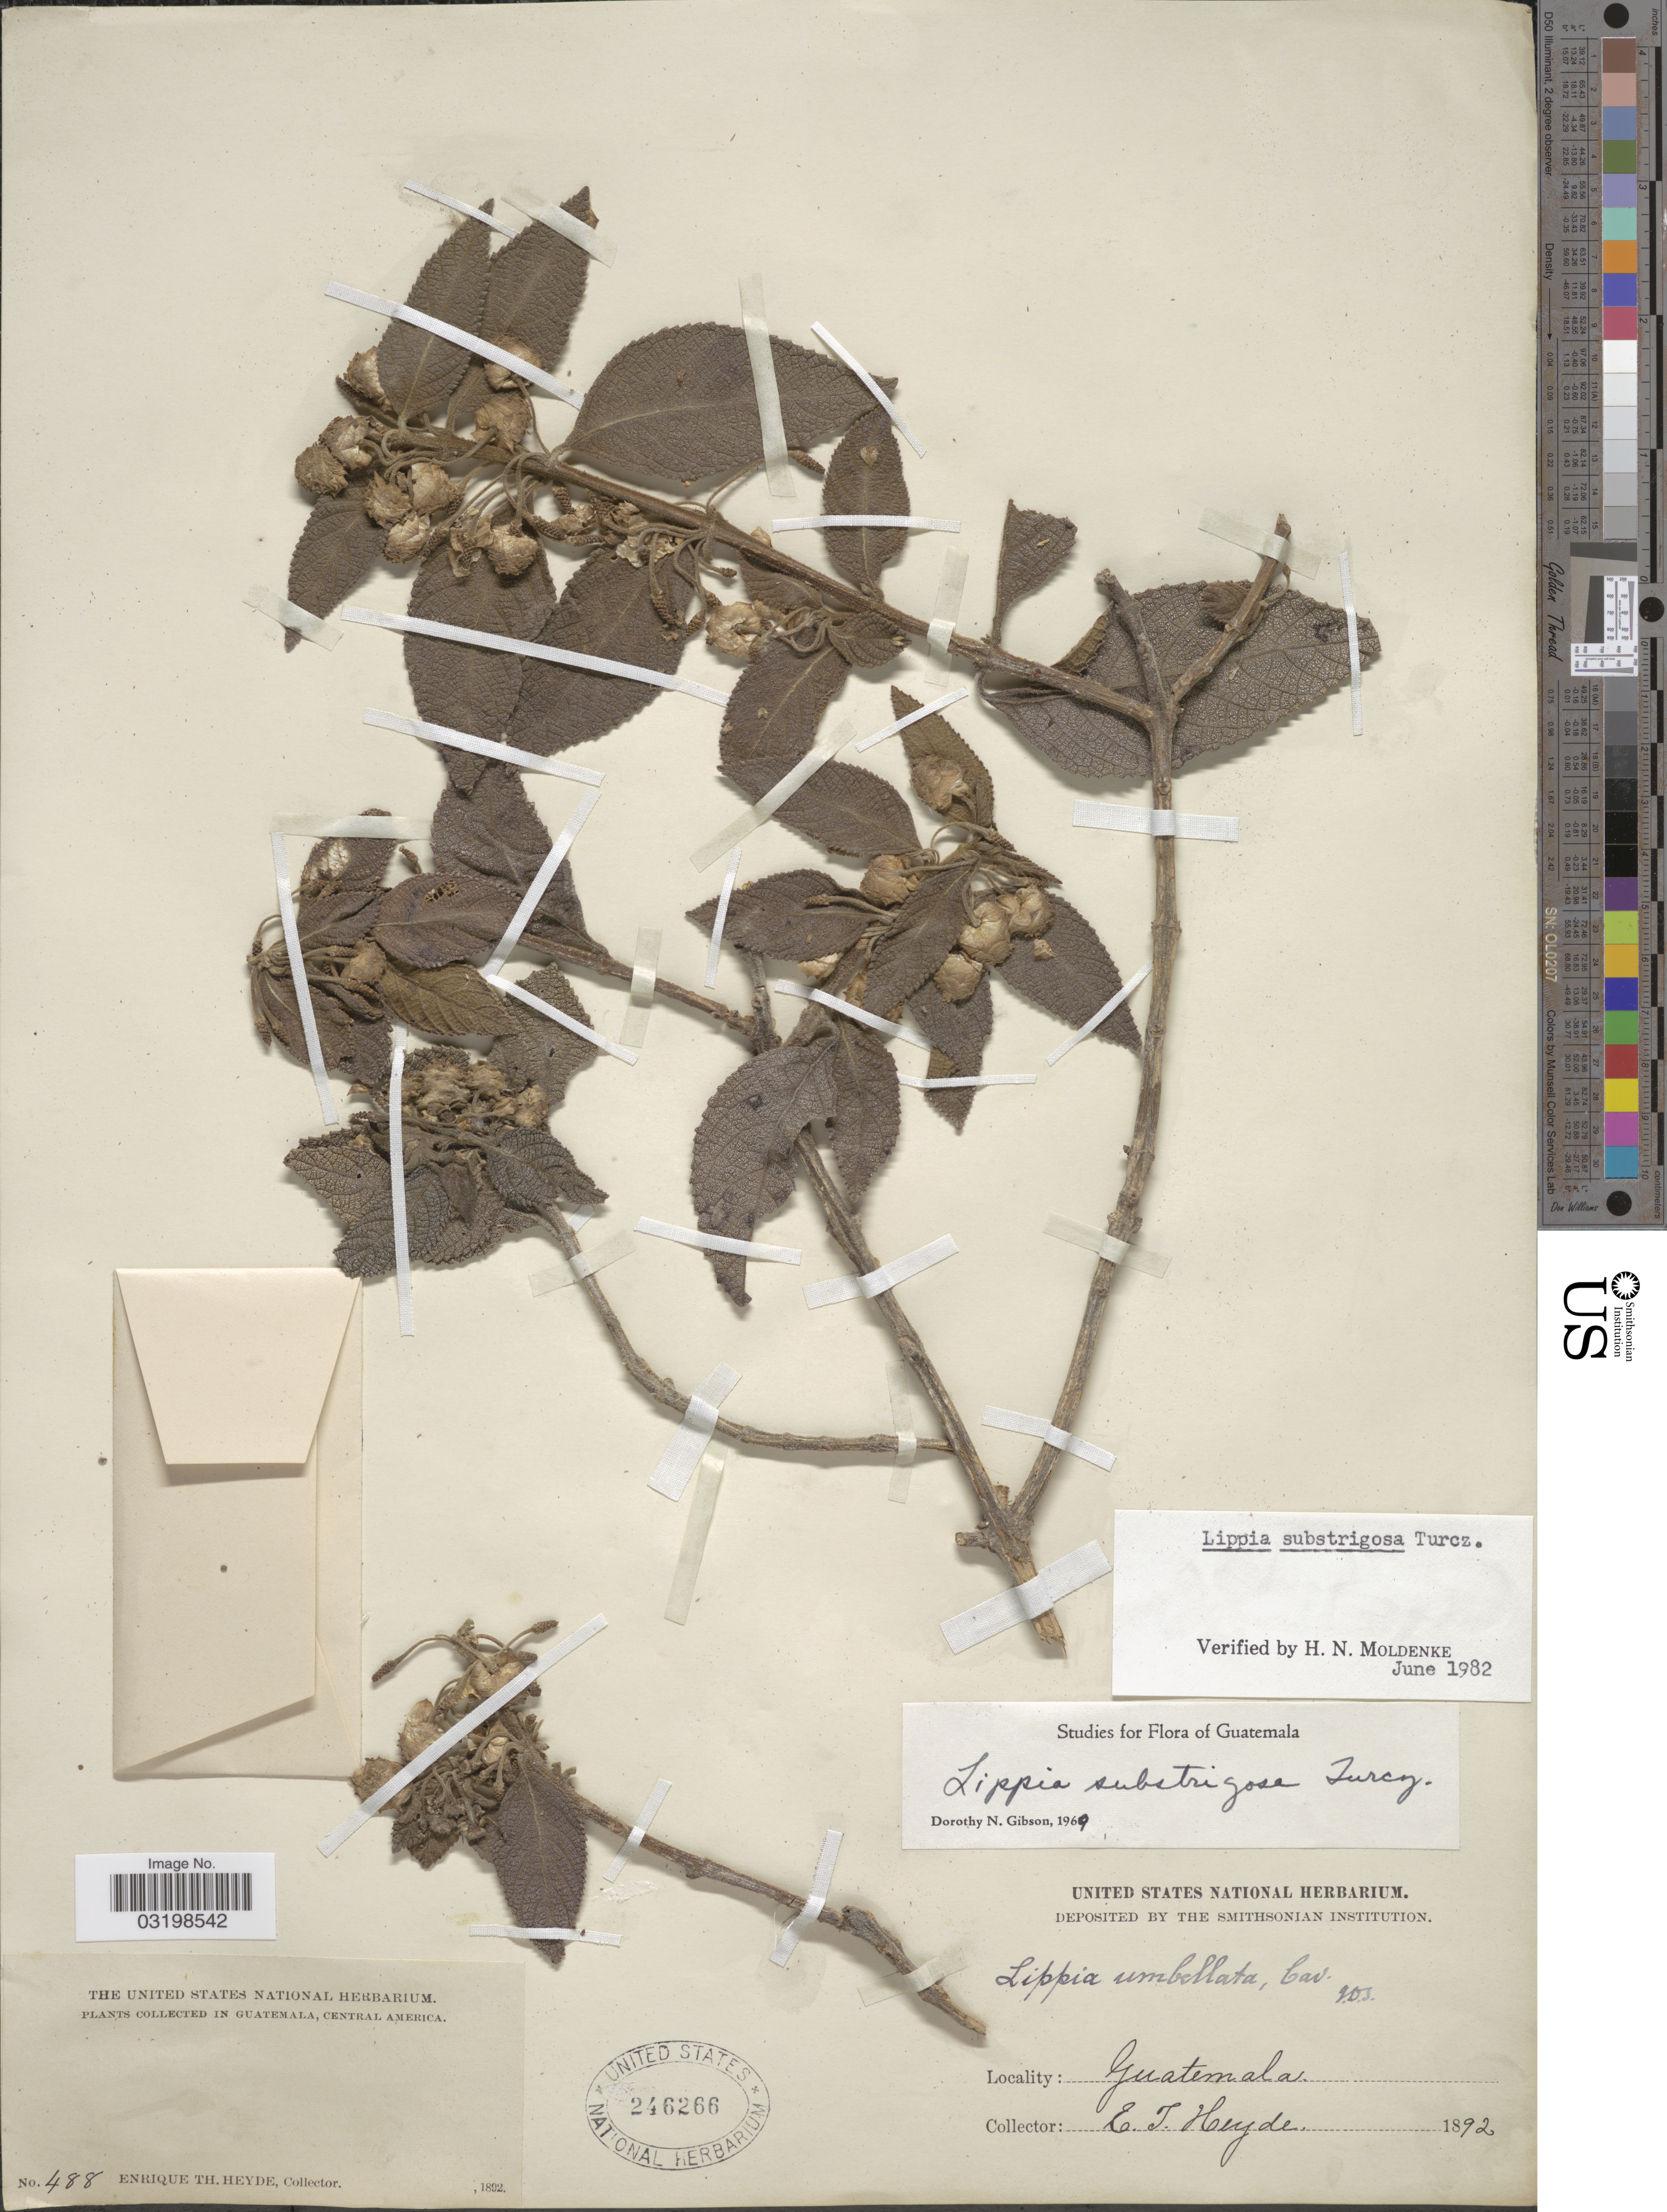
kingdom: Plantae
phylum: Tracheophyta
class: Magnoliopsida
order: Lamiales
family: Verbenaceae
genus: Lippia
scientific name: Lippia umbellata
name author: Cav.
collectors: E. T. Heyde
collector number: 488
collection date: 1892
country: Guatemala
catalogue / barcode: US 246266